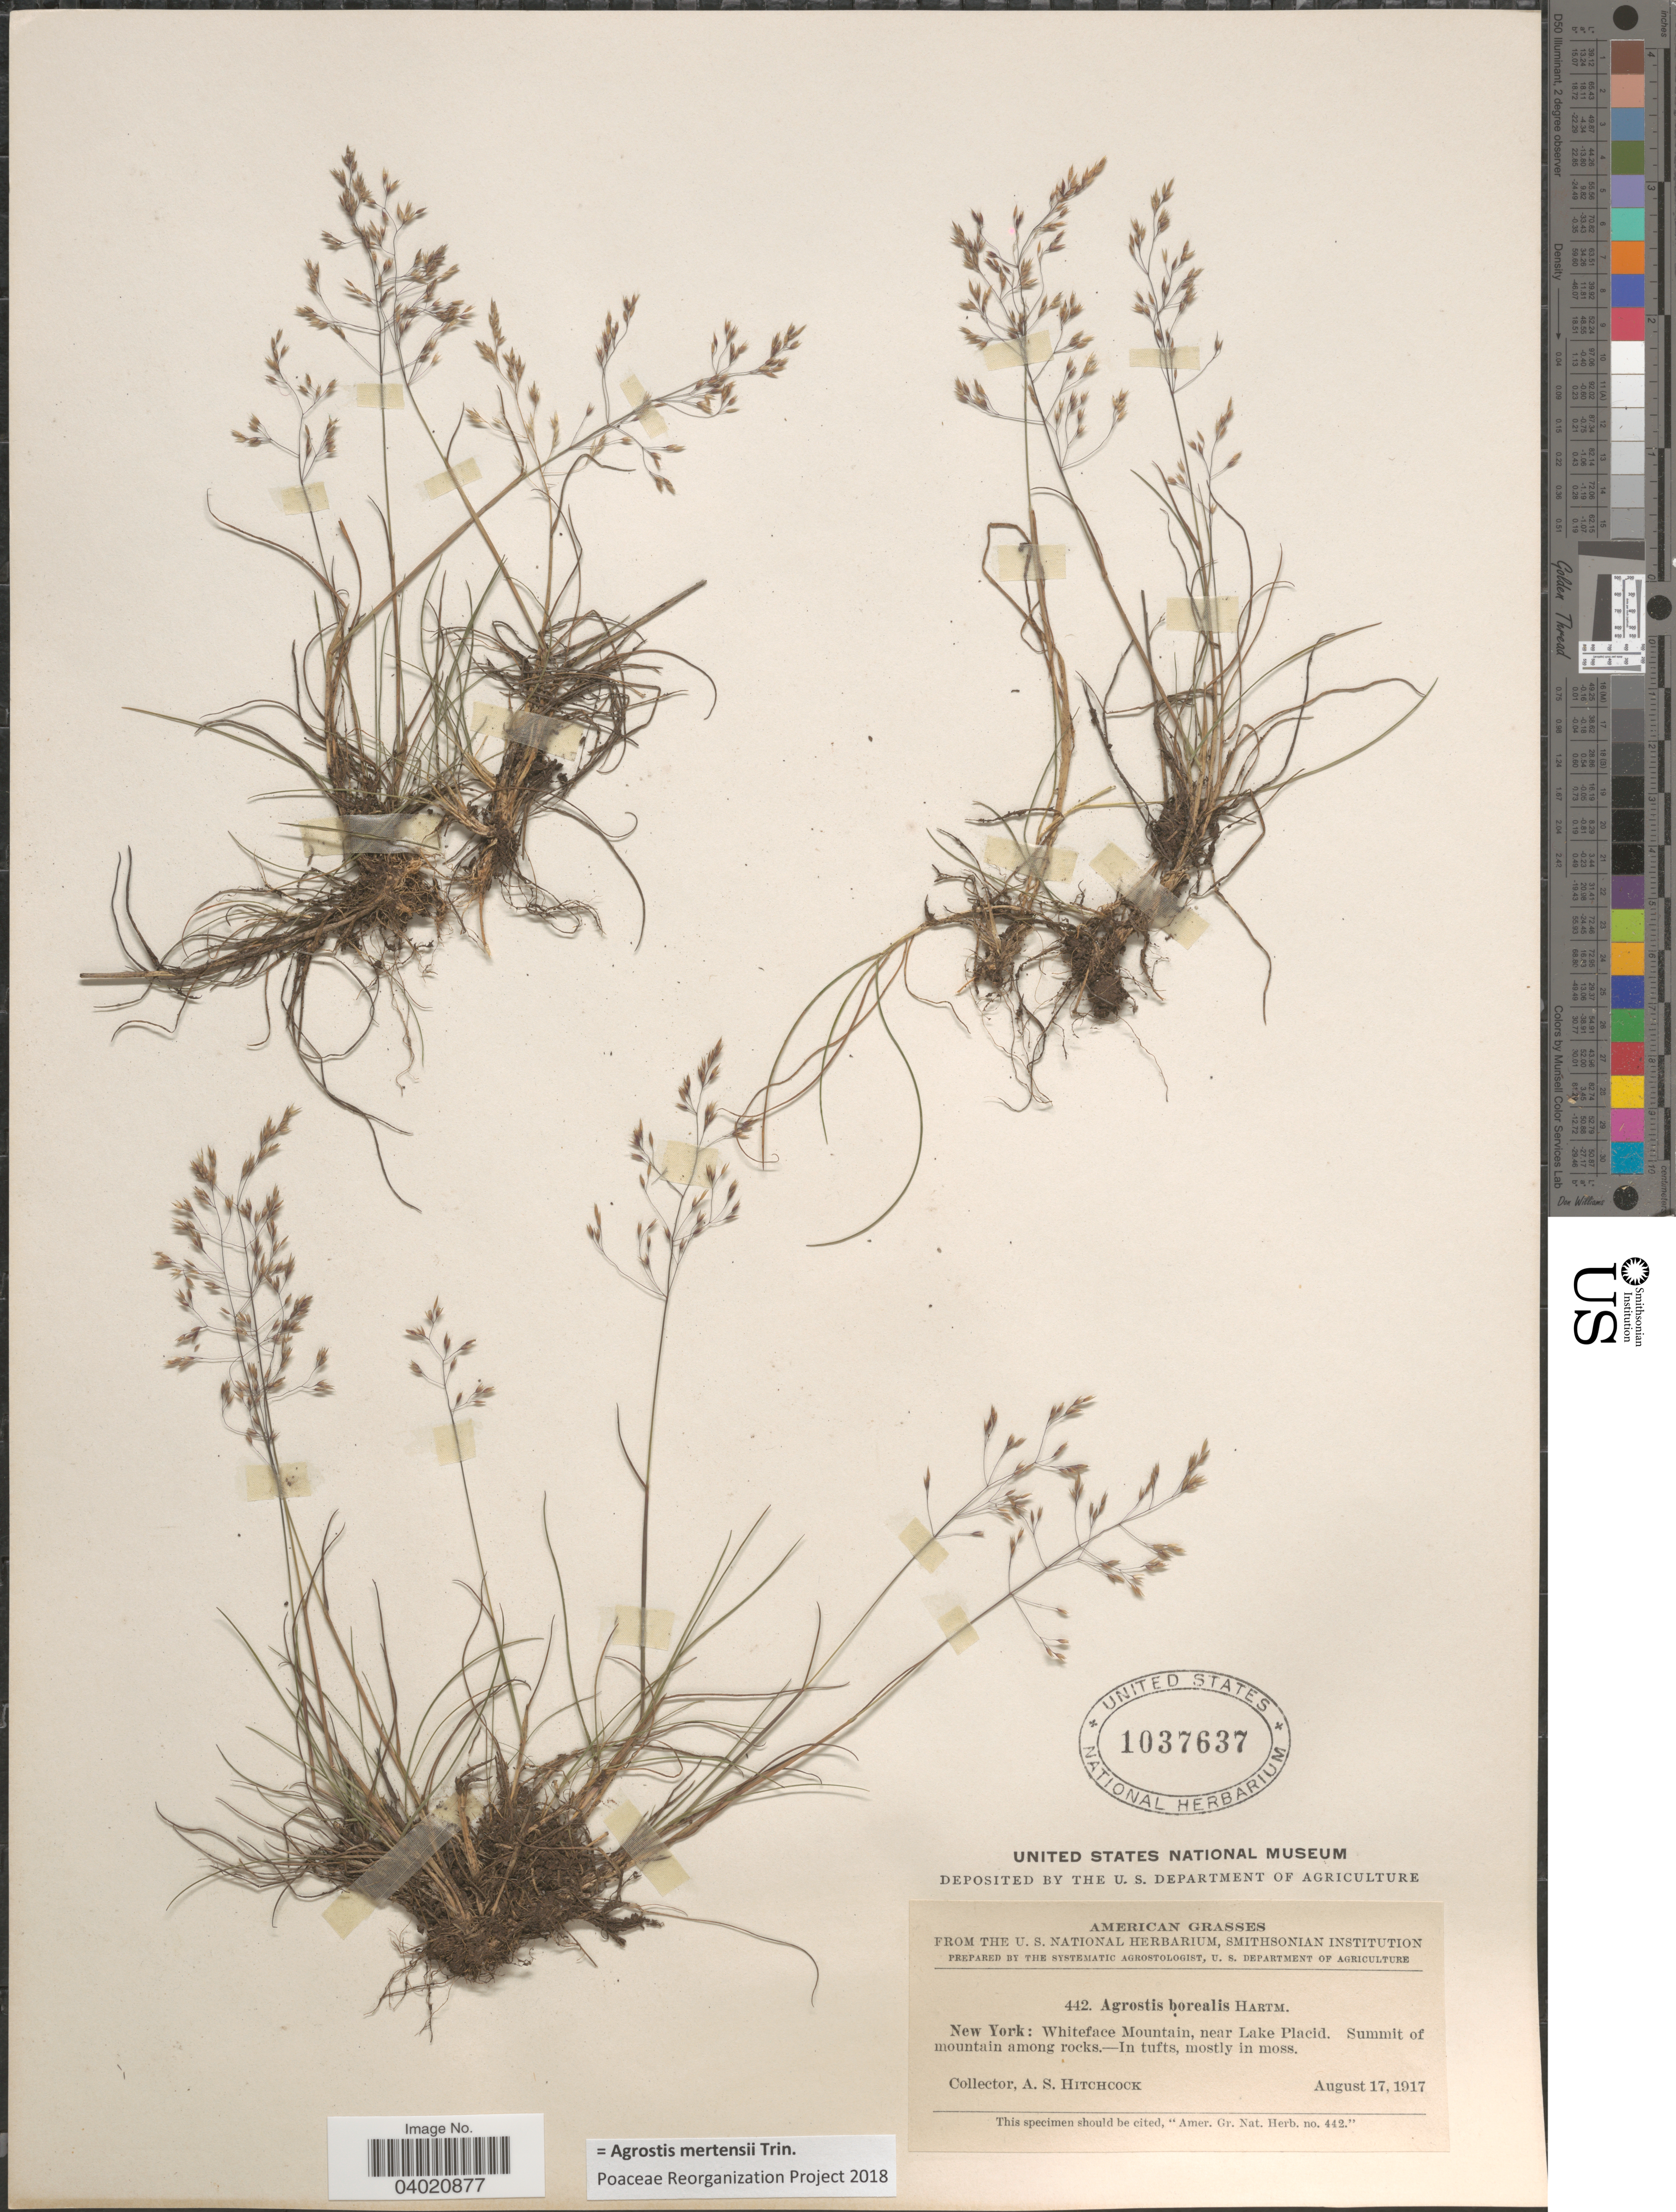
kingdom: Plantae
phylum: Tracheophyta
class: Liliopsida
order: Poales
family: Poaceae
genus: Agrostis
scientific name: Agrostis mertensii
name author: Trin.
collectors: A. S. Hitchcock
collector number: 442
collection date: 1917-08-17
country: United States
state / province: New York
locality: Whiteface Mountain, near Lake Placid. Summit of mountain among rocks.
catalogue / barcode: US 1037637